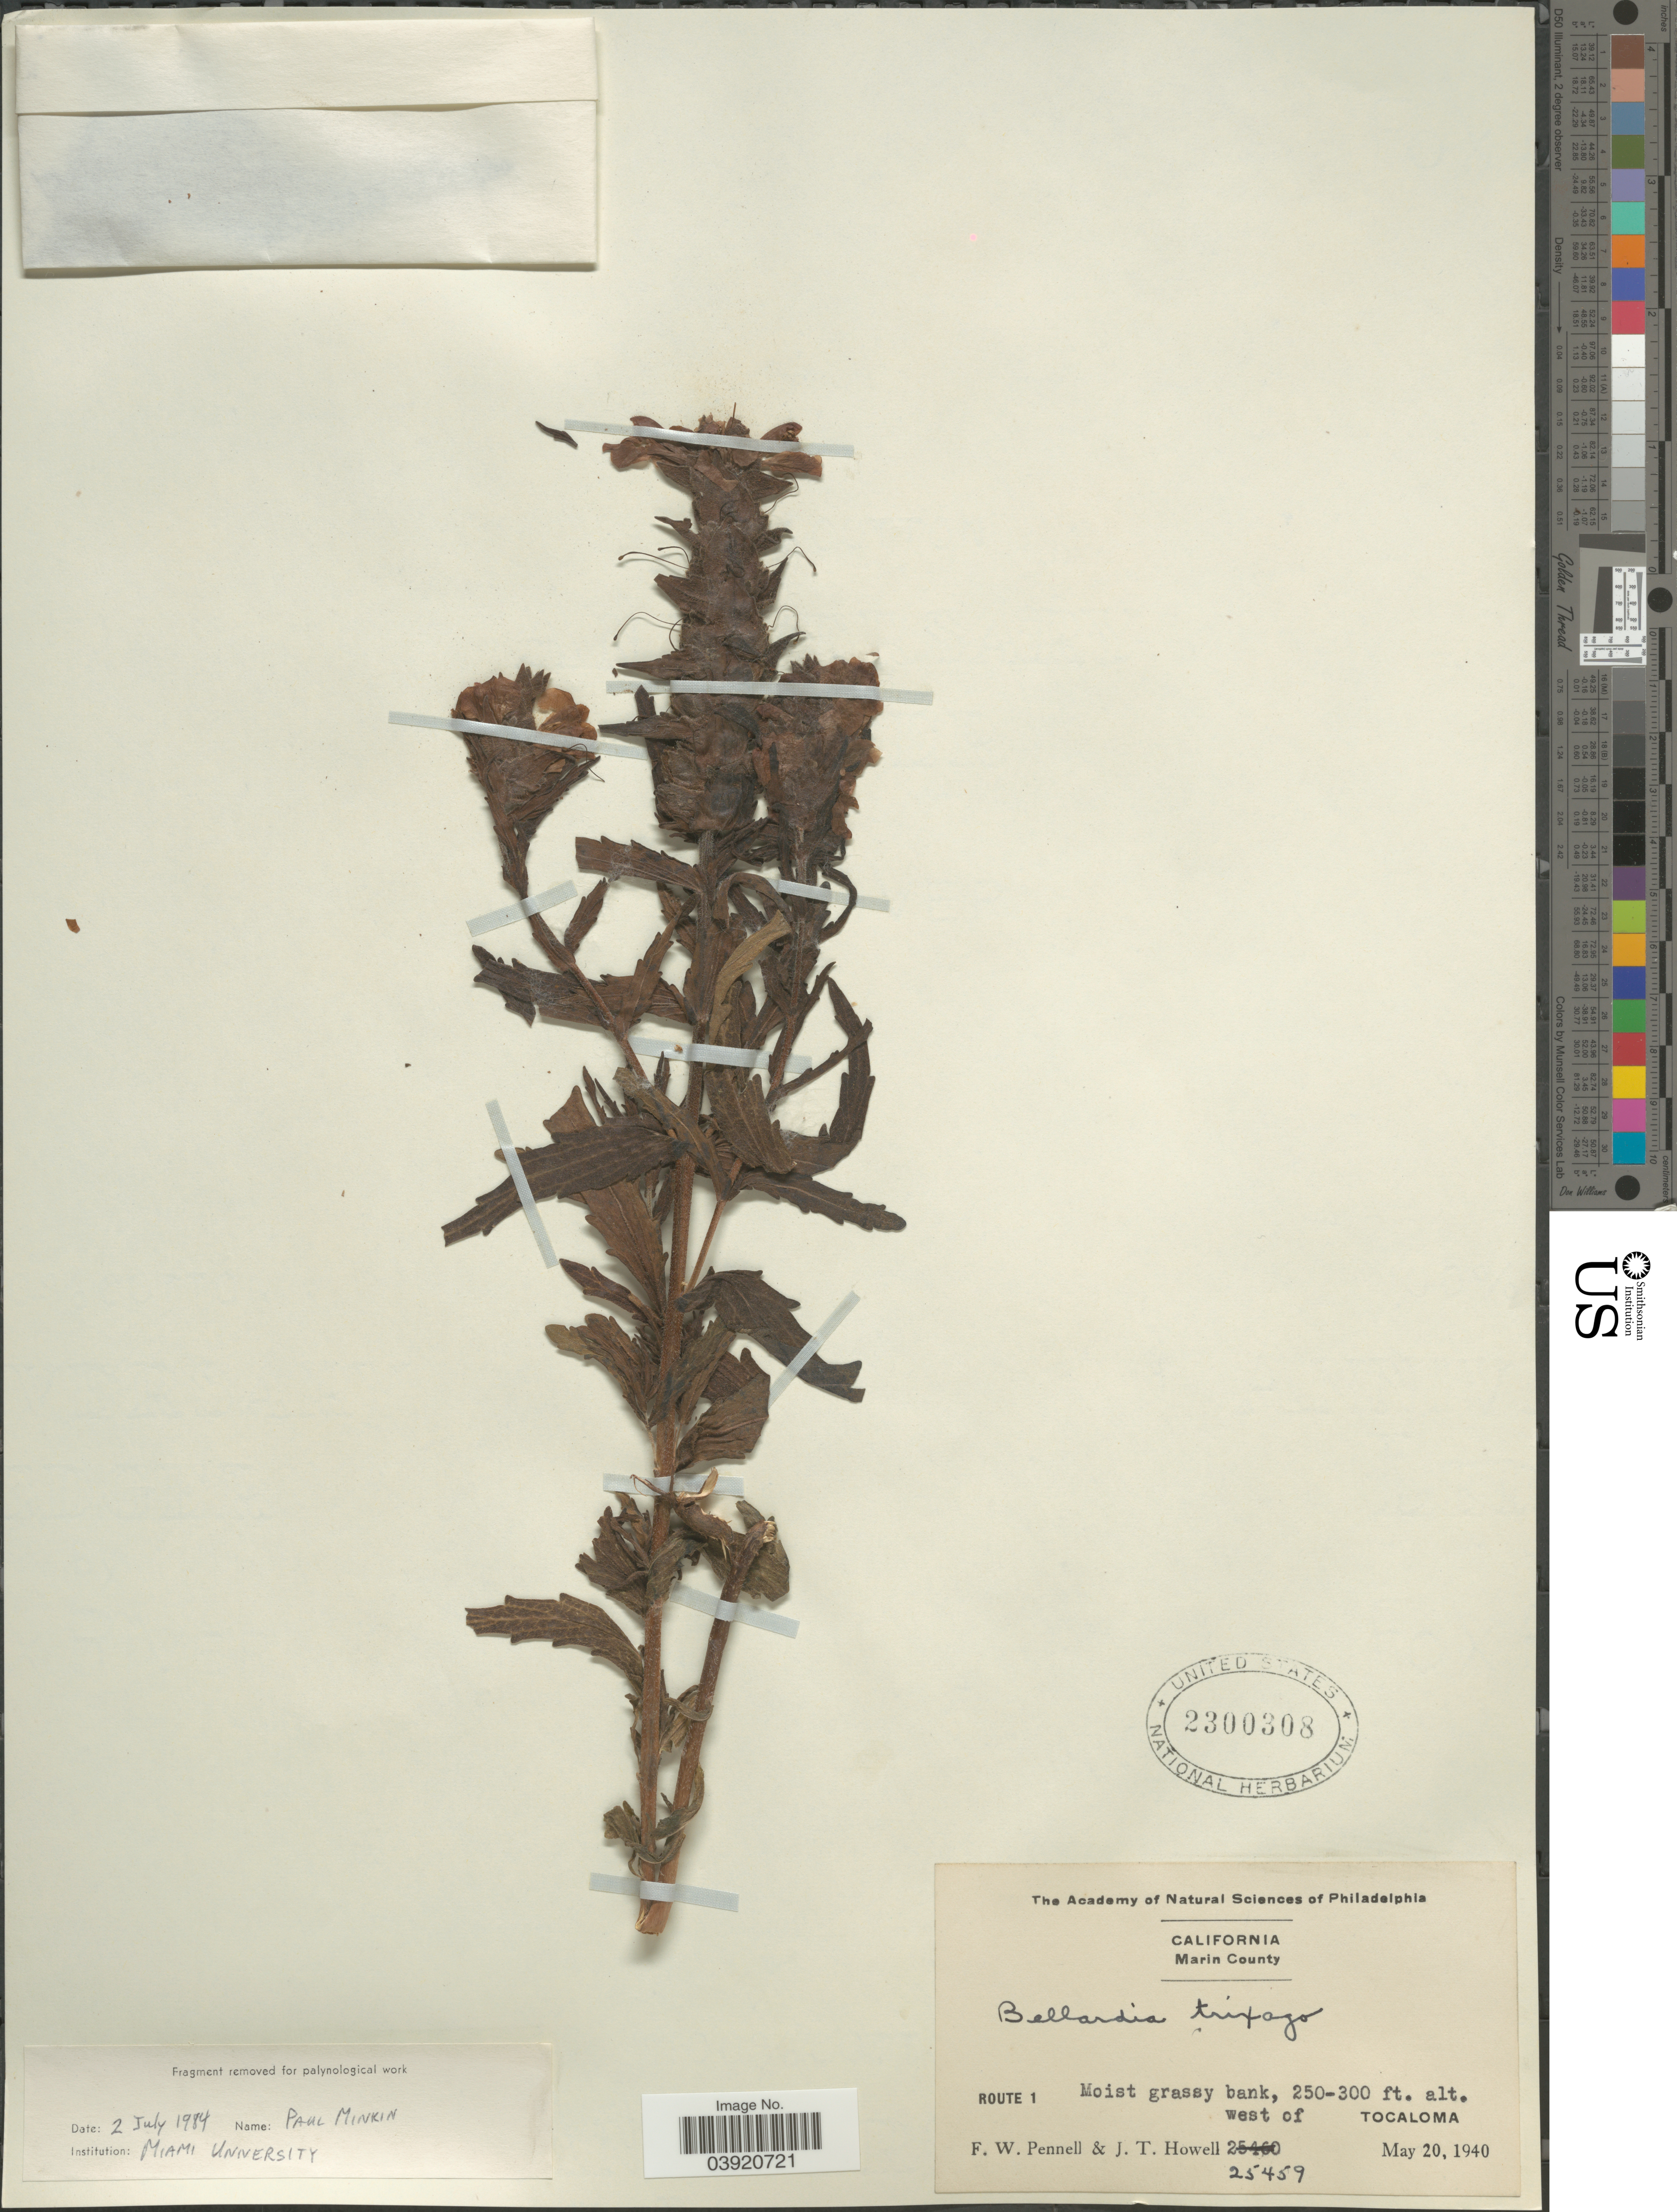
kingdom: Plantae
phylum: Tracheophyta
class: Magnoliopsida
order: Lamiales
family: Orobanchaceae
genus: Bellardia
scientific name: Bellardia trixago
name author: (L.) All.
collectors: F. W. Pennell & J. T. Howell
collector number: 25459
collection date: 1940-05-20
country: United States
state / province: California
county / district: Marin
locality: Marin County. Route 1. West of Tocaloma.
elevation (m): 76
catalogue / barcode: US 2300308